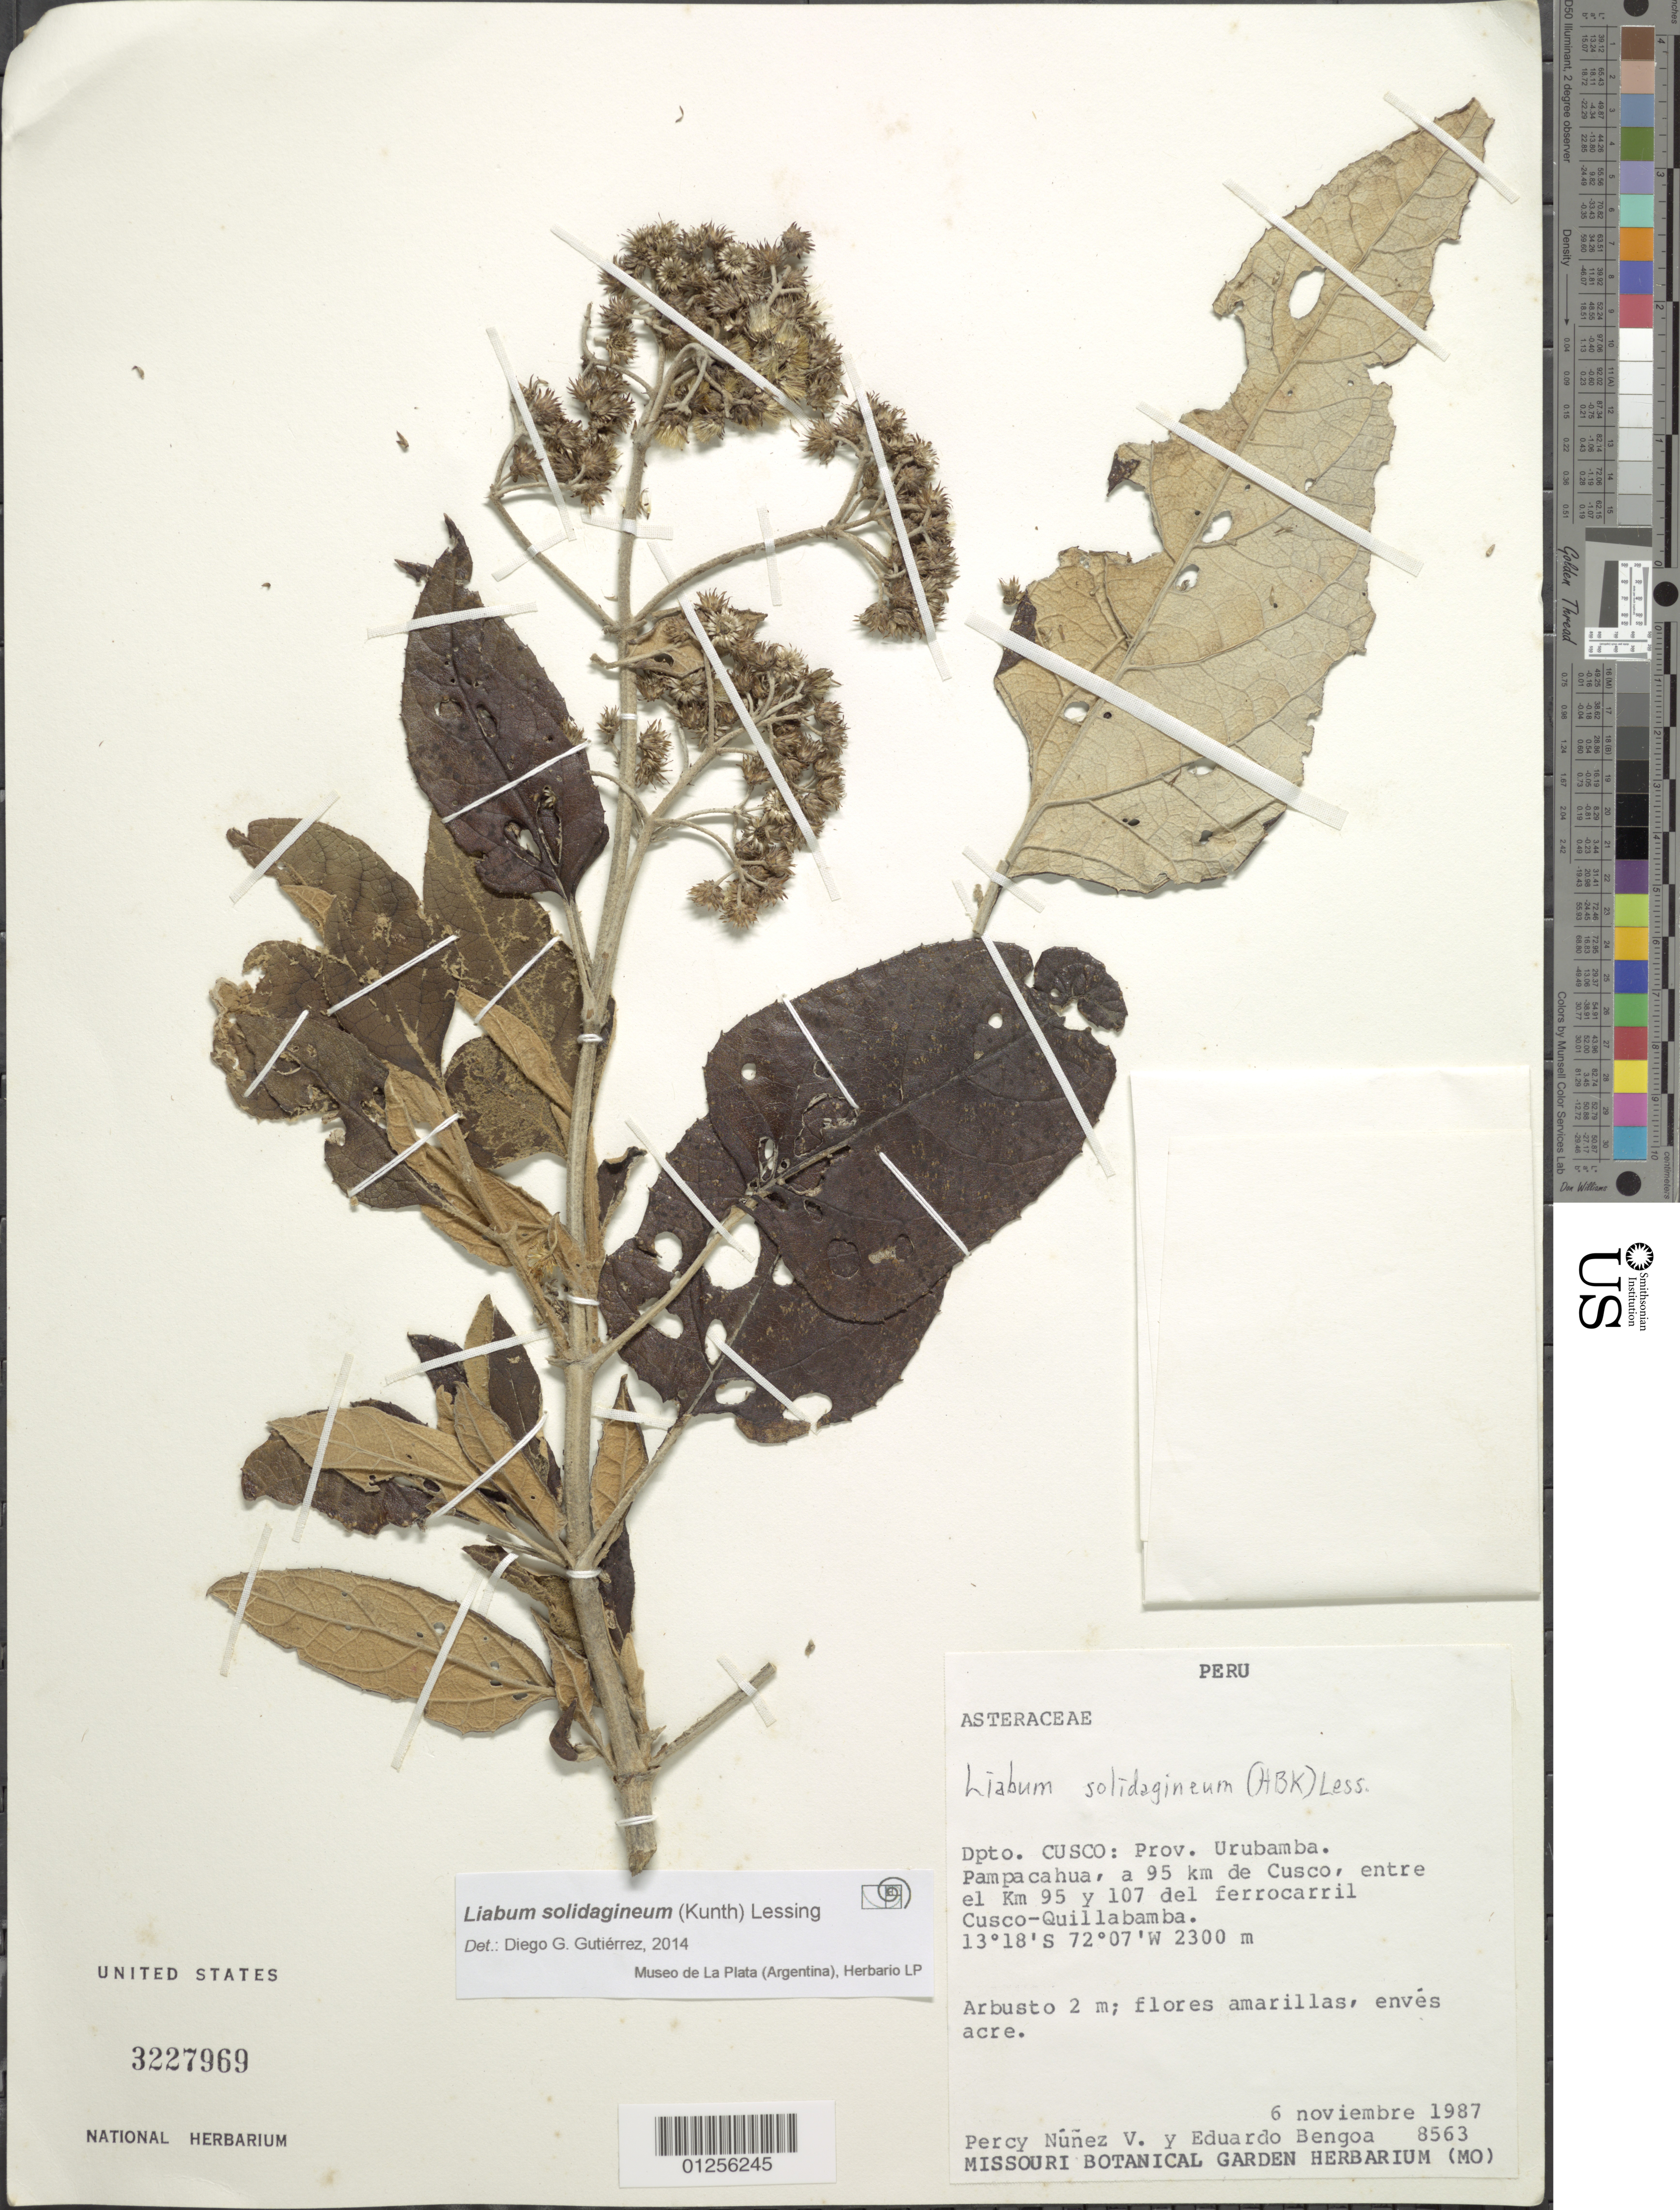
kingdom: Plantae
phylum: Tracheophyta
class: Magnoliopsida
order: Asterales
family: Asteraceae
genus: Liabum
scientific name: Liabum solidagineum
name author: (Kunth) Less.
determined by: Gutierrez, D. G.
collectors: P. Núñez V. & E. Bengoa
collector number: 8563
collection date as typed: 06 Nov 1987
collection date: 1987-11-06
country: Peru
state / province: Cusco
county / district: Urubamba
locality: Pampacahua, a 95 km de Cusco, entre el Km 95 y 107 del ferrocarril Cusco-Quillabamba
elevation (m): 2300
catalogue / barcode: US 3227969